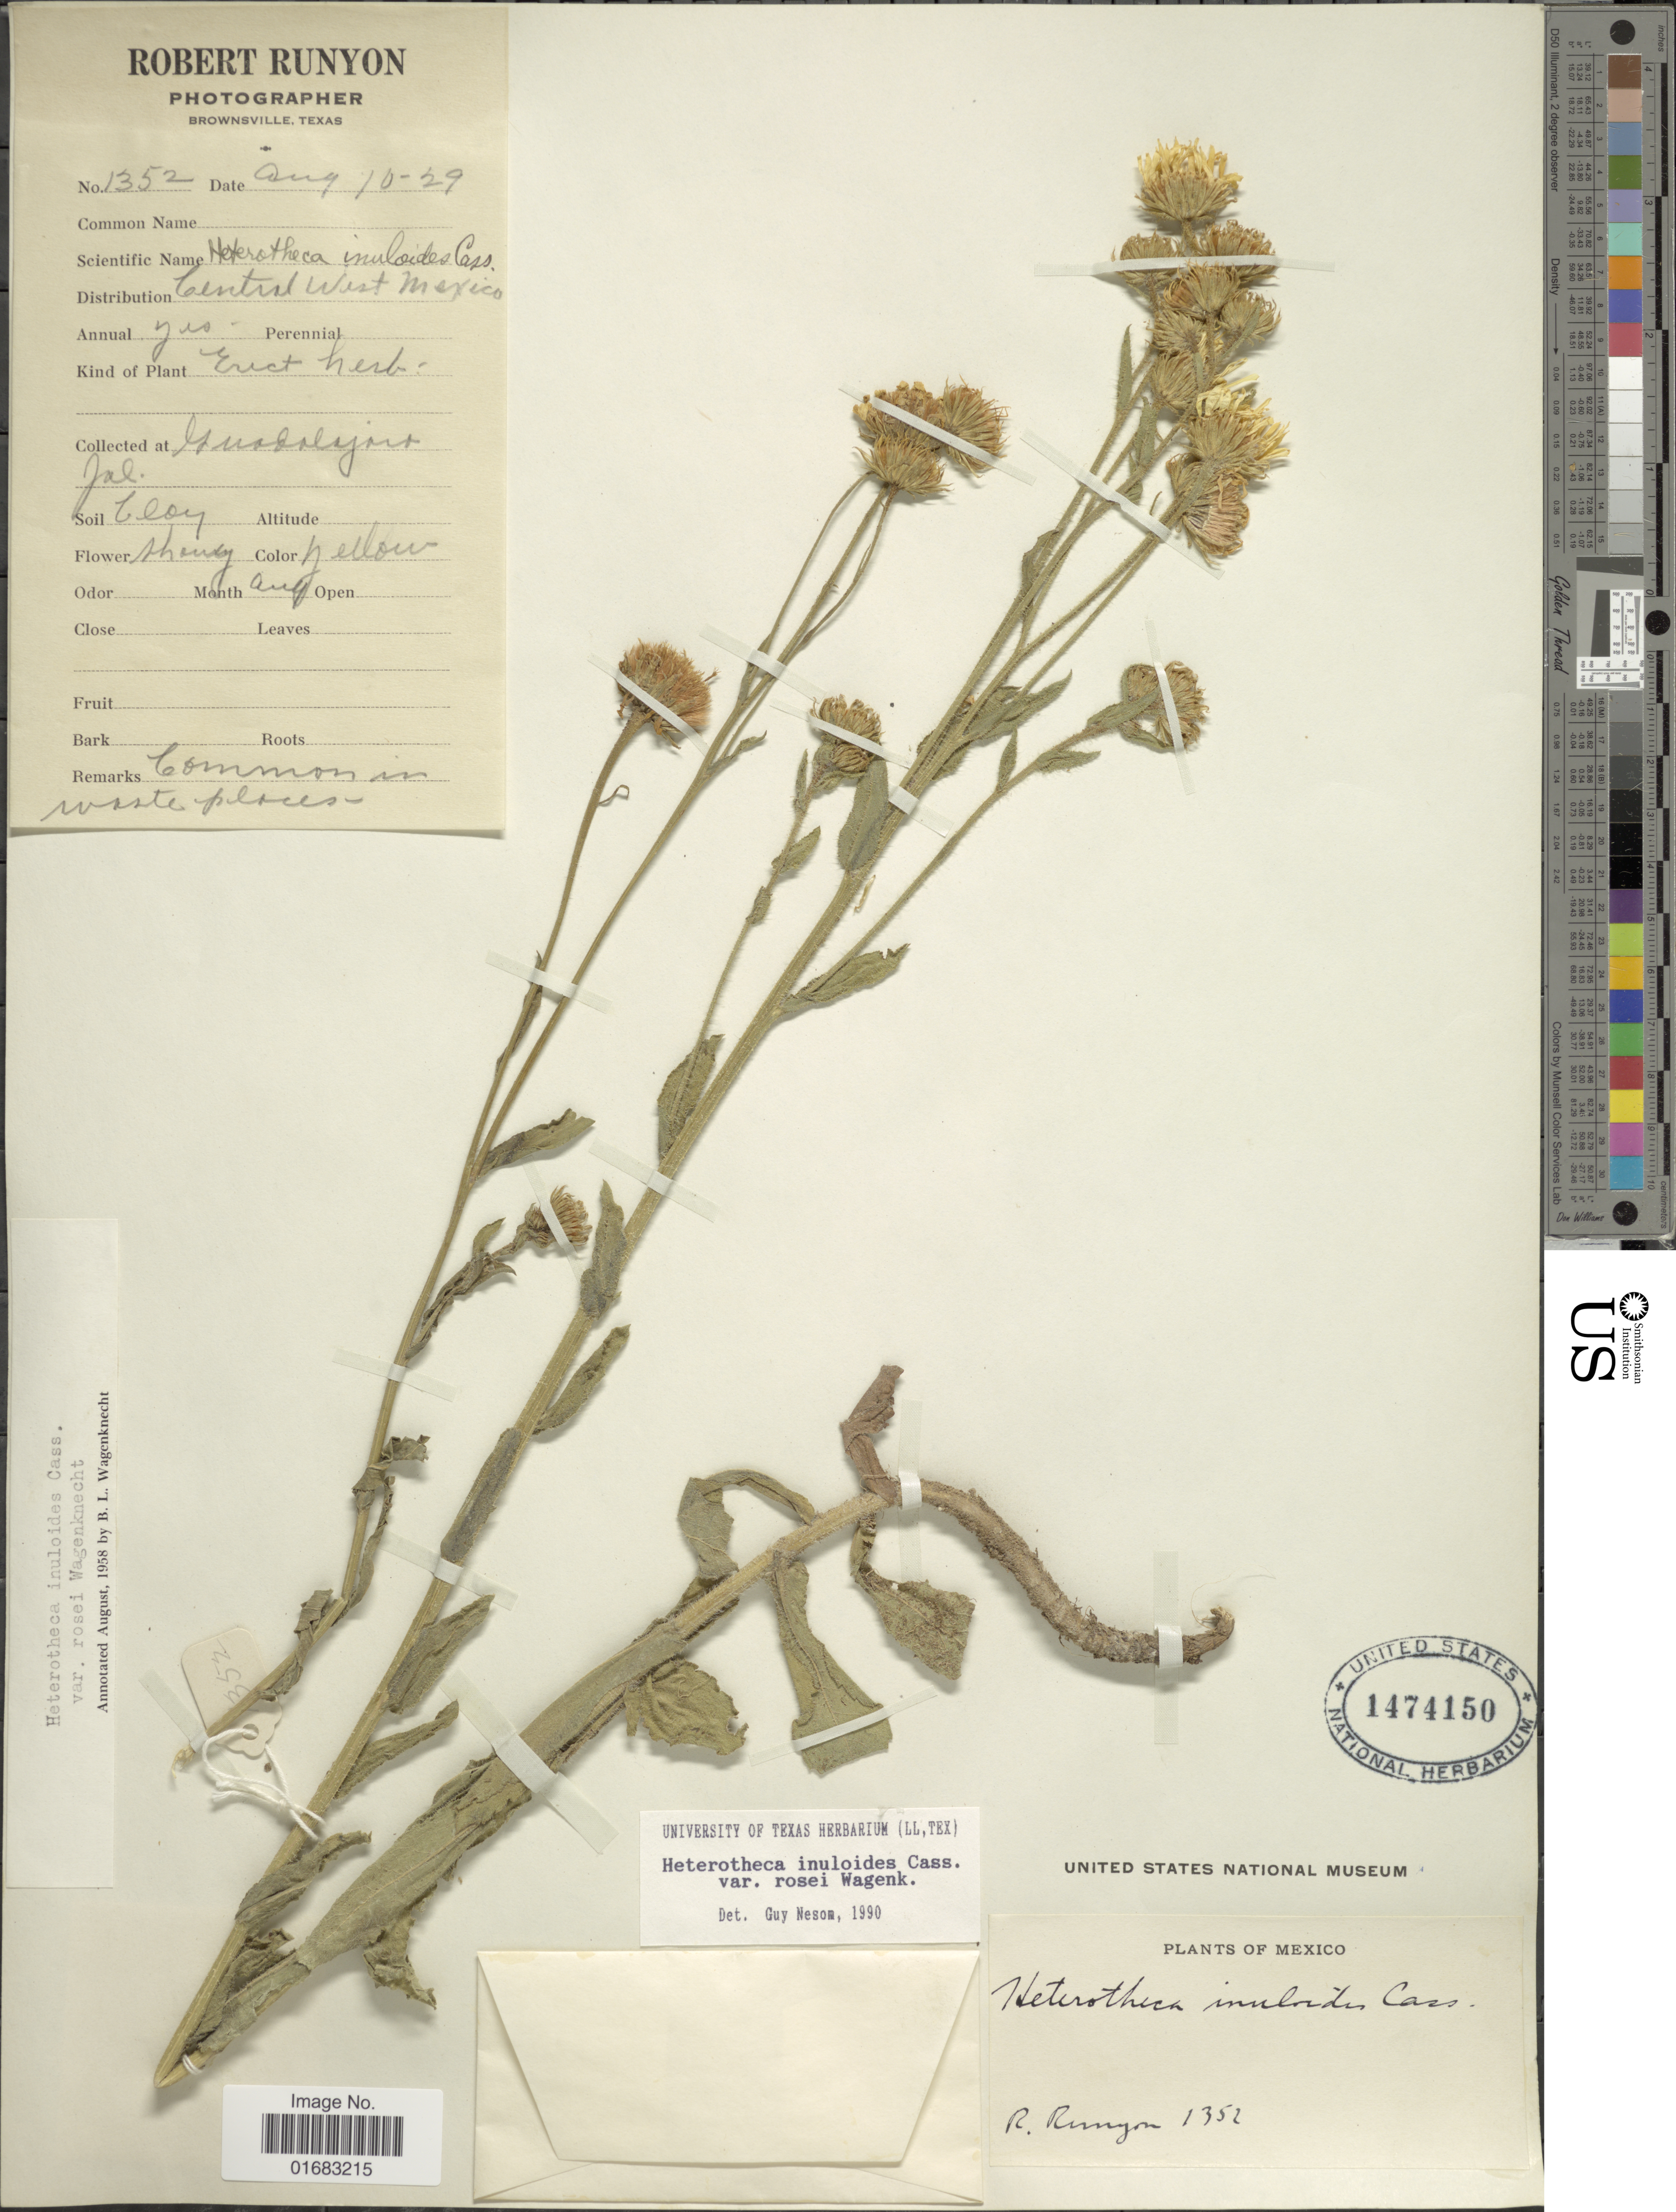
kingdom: Plantae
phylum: Tracheophyta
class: Magnoliopsida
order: Asterales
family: Asteraceae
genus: Heterotheca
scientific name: Heterotheca inuloides var. rosei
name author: B. Wagenkn.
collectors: R. Runyon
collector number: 1352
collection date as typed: Transcribed d/m/y: 10/8/29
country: Mexico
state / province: Jalisco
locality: Mexico, Guadalajara, Jal.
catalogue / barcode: US 1474150